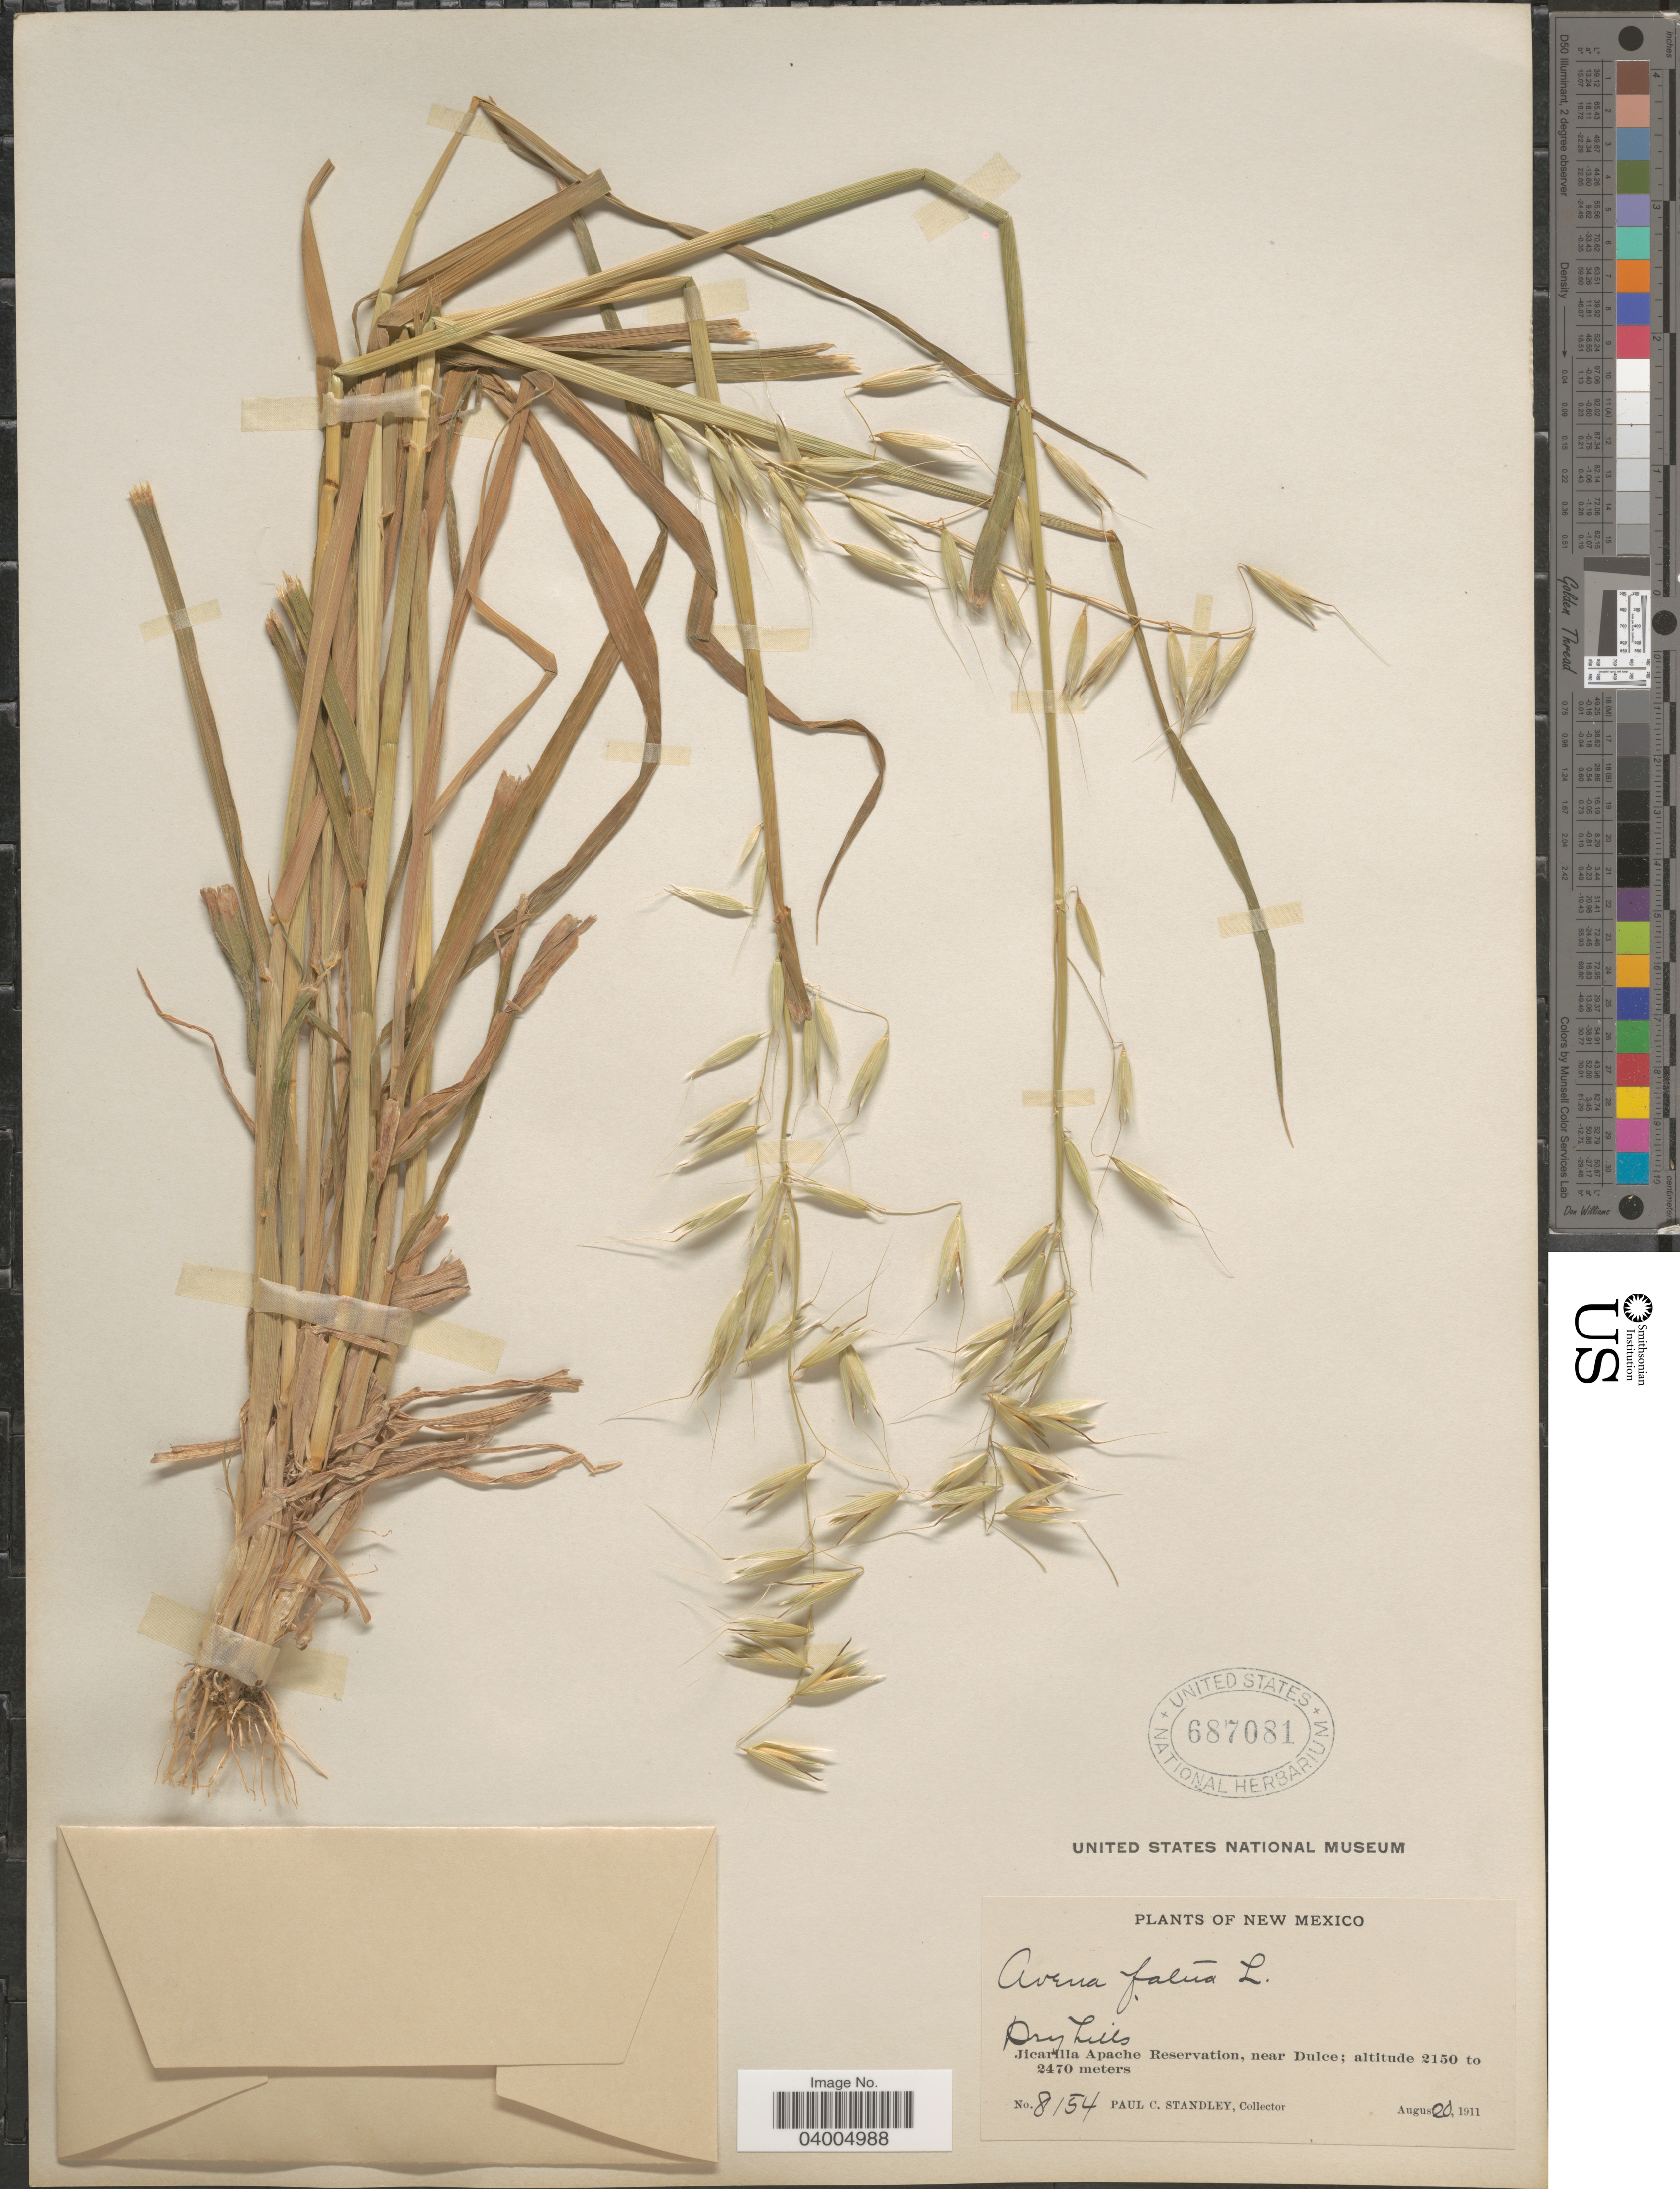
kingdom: Plantae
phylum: Tracheophyta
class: Liliopsida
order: Poales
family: Poaceae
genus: Avena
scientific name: Avena sativa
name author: L.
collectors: P. C. Standley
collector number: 8154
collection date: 1911-08-20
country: United States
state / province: New Mexico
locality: Jicarilla Apache Reservation, near Dulce.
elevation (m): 2150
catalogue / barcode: US 687081